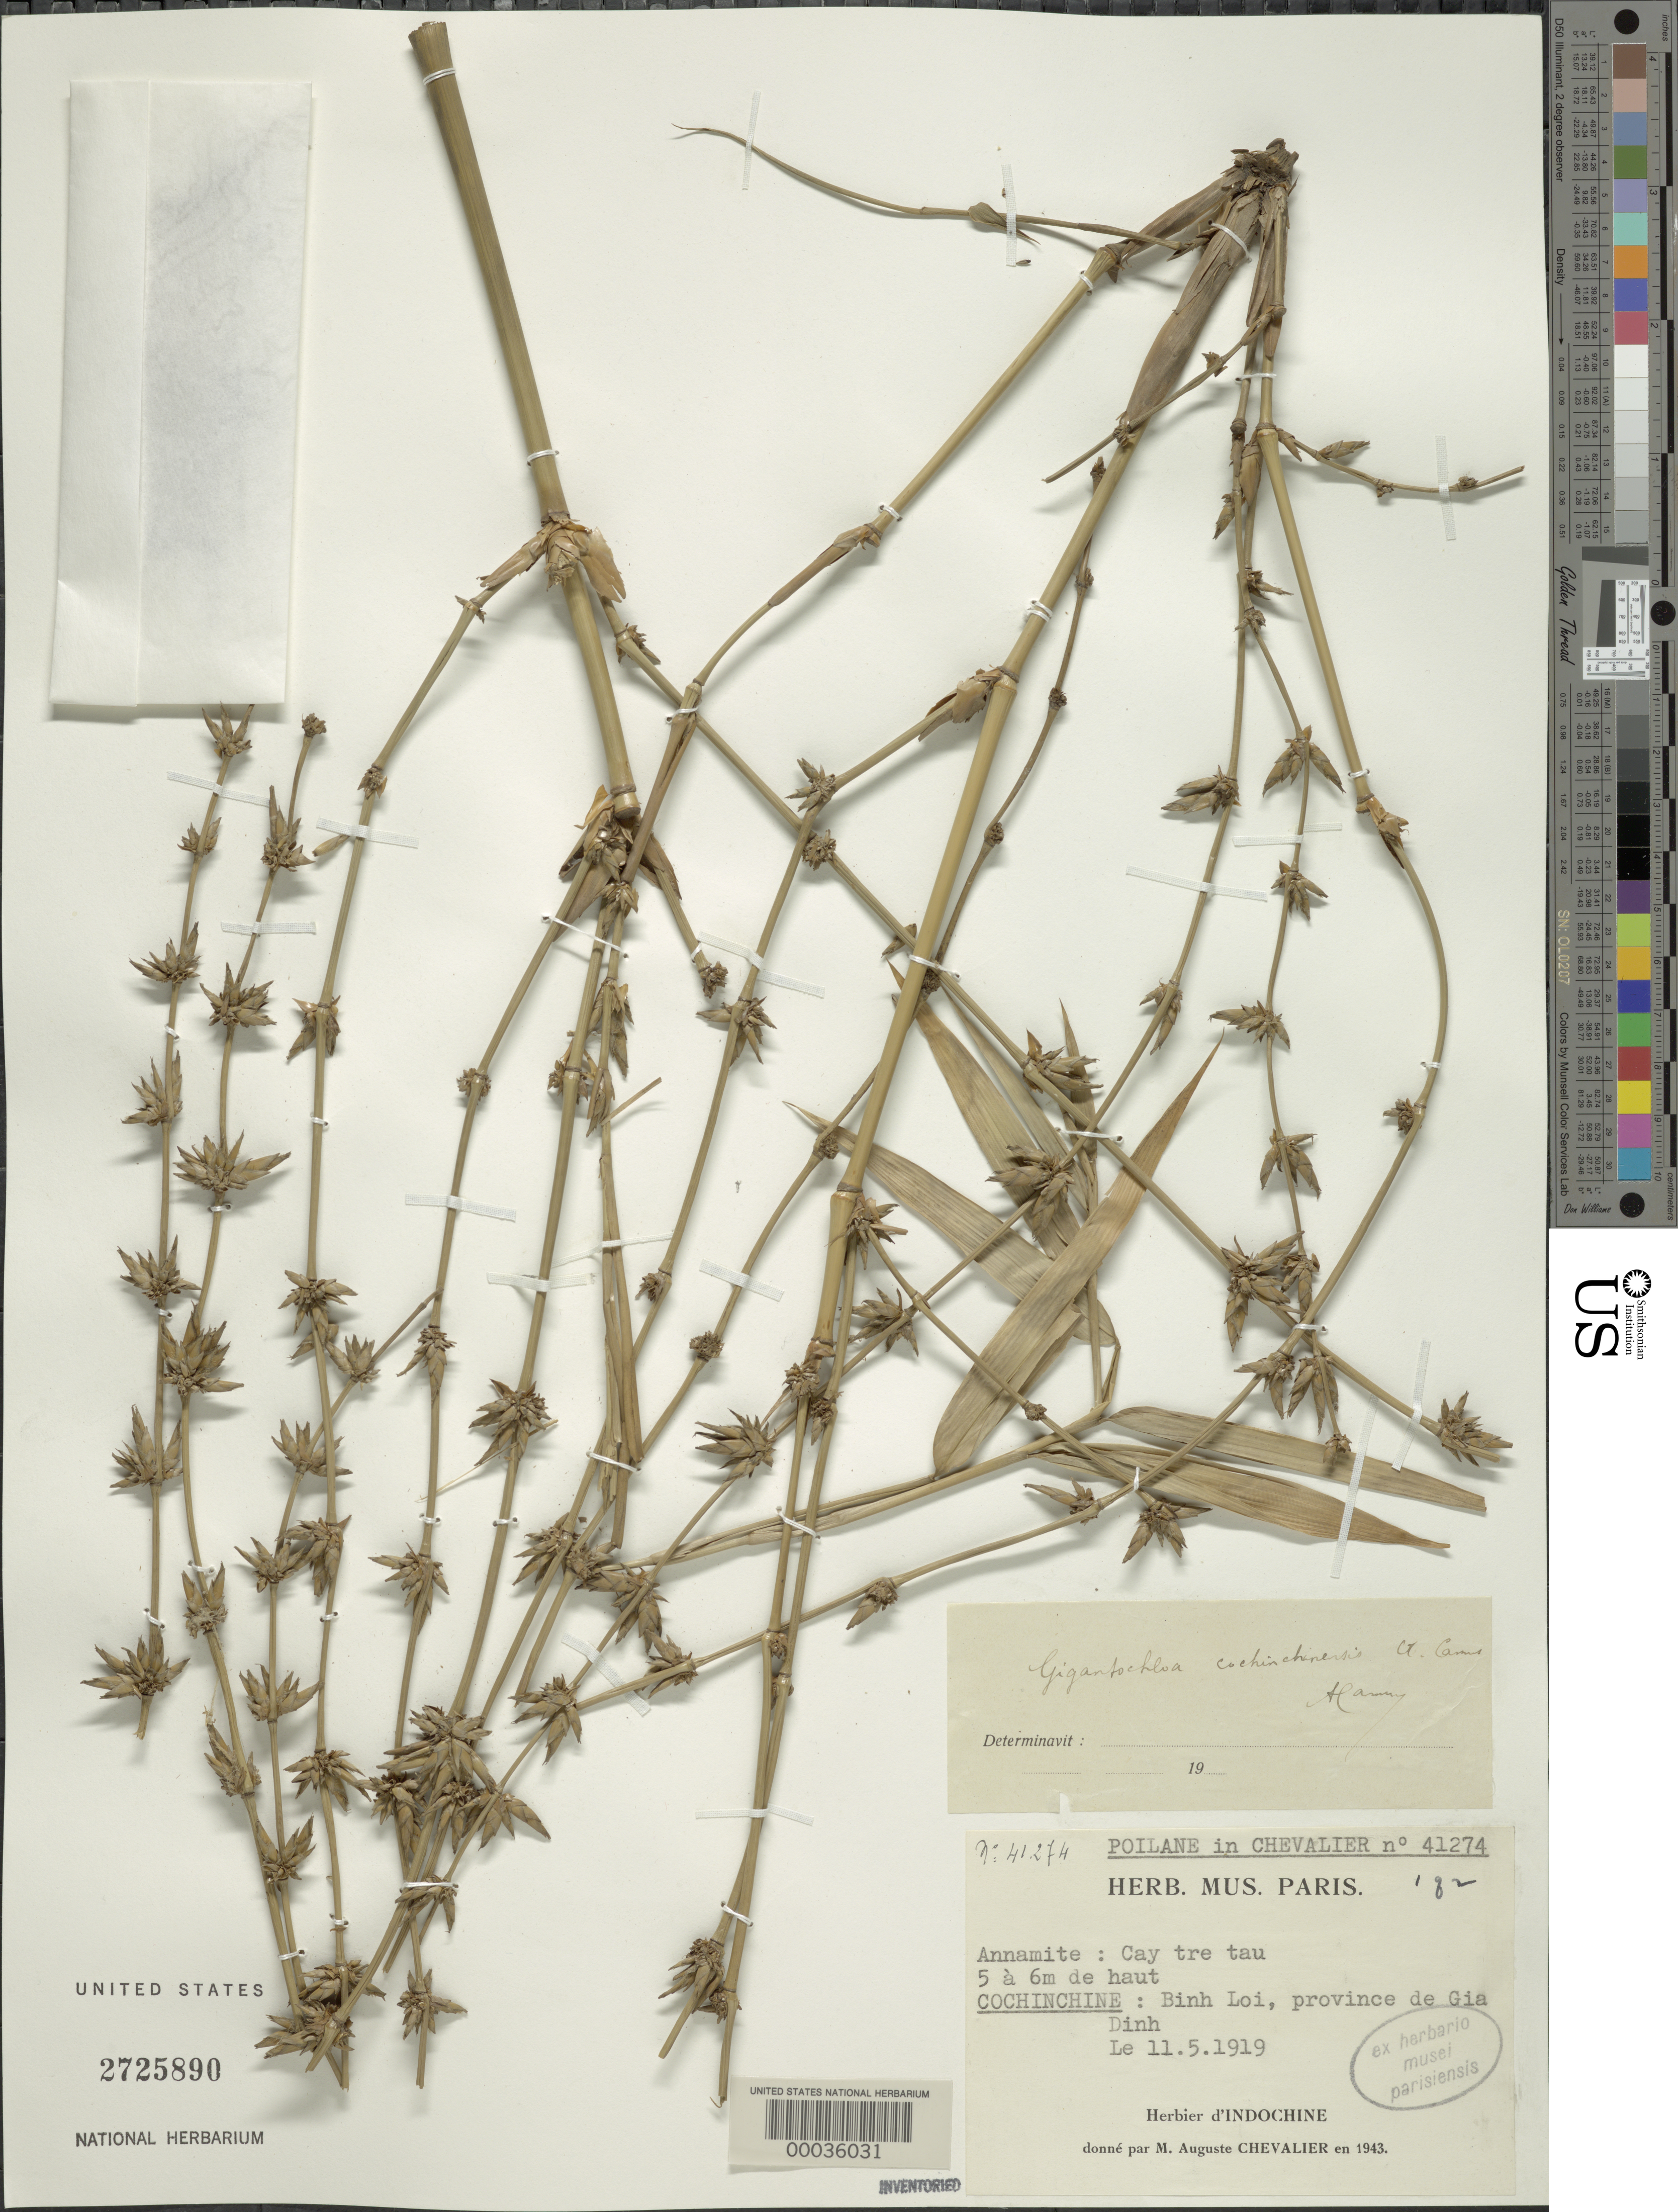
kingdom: Plantae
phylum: Tracheophyta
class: Liliopsida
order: Poales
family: Poaceae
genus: Dendrocalamus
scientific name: Dendrocalamus sp.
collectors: A. J. Chevalier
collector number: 41274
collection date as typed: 05 Nov 1919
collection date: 1919-11-05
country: Vietnam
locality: Cochinchine, Binh Loi, province de Gia Dinh, South Vietnam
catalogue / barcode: US 2725890